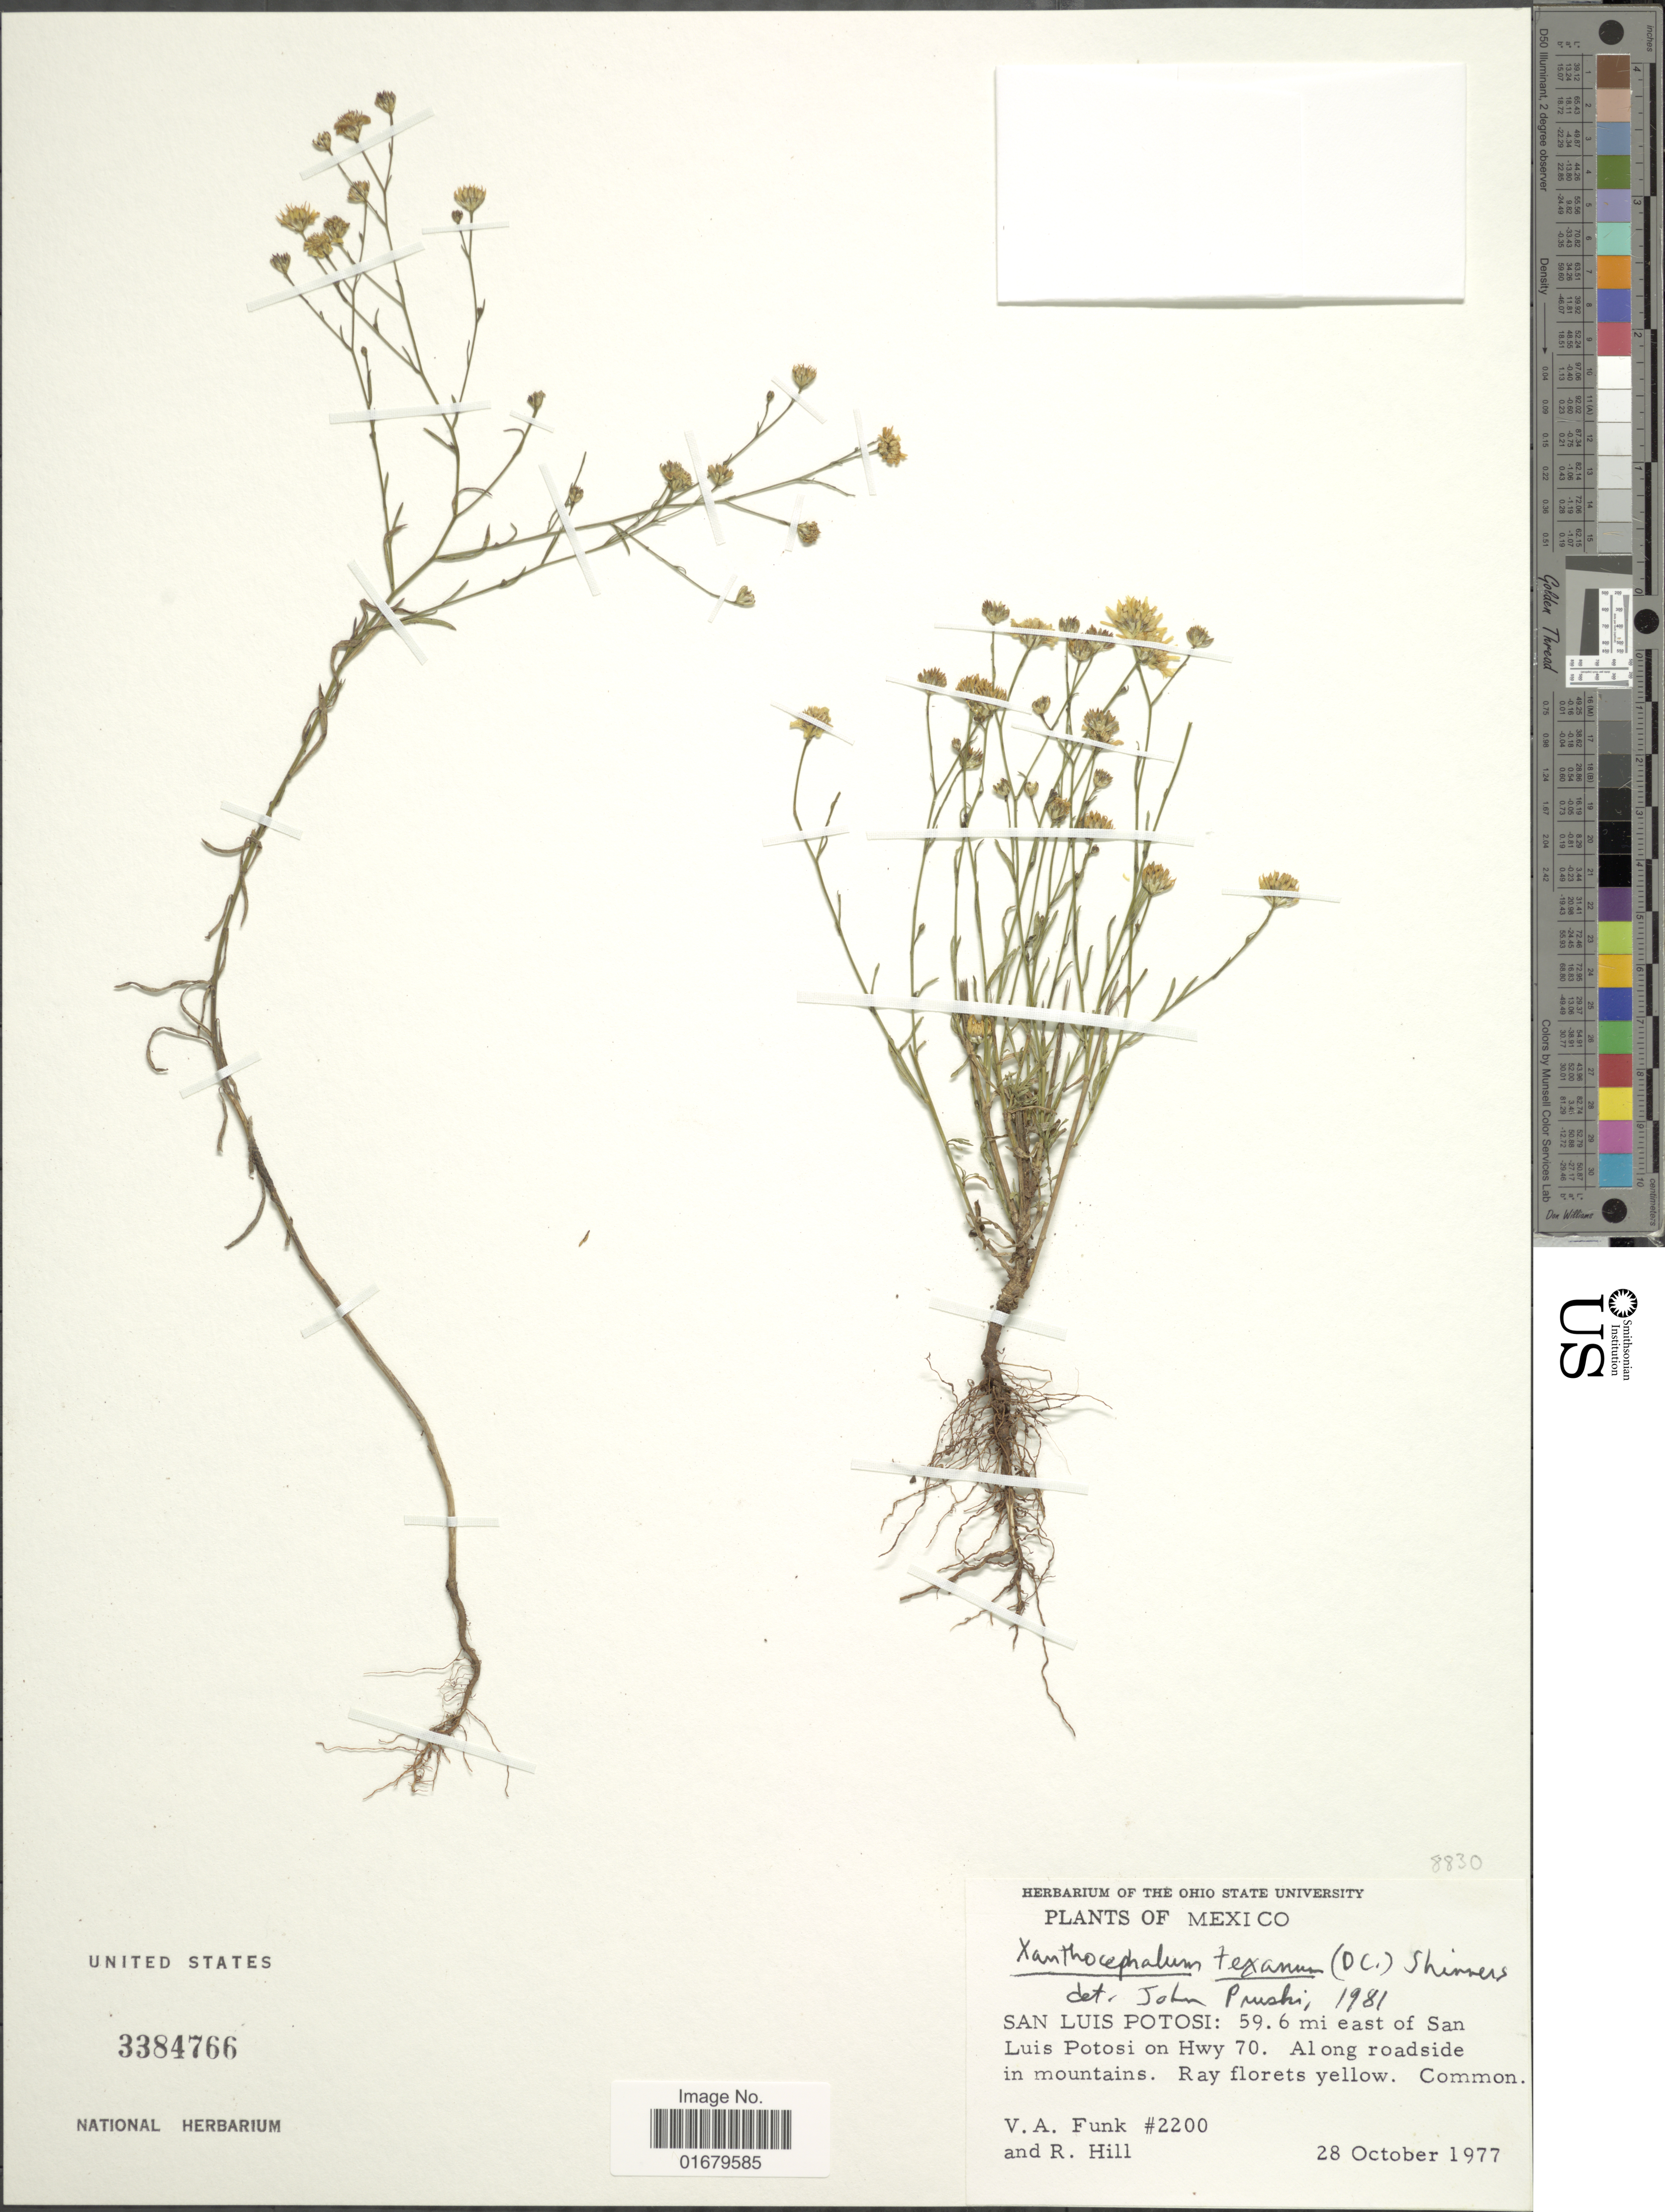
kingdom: Plantae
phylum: Tracheophyta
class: Magnoliopsida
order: Asterales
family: Asteraceae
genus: Xanthocephalum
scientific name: Xanthocephalum texanum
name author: (DC.) Shinners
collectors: V. Funk & R. Hill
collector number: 2200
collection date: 1977-10-28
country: Mexico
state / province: San Luis Potosí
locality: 59.6 mi east of San Luis Potosi on Hwy 70. Along roadside in mountains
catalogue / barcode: US 3384766